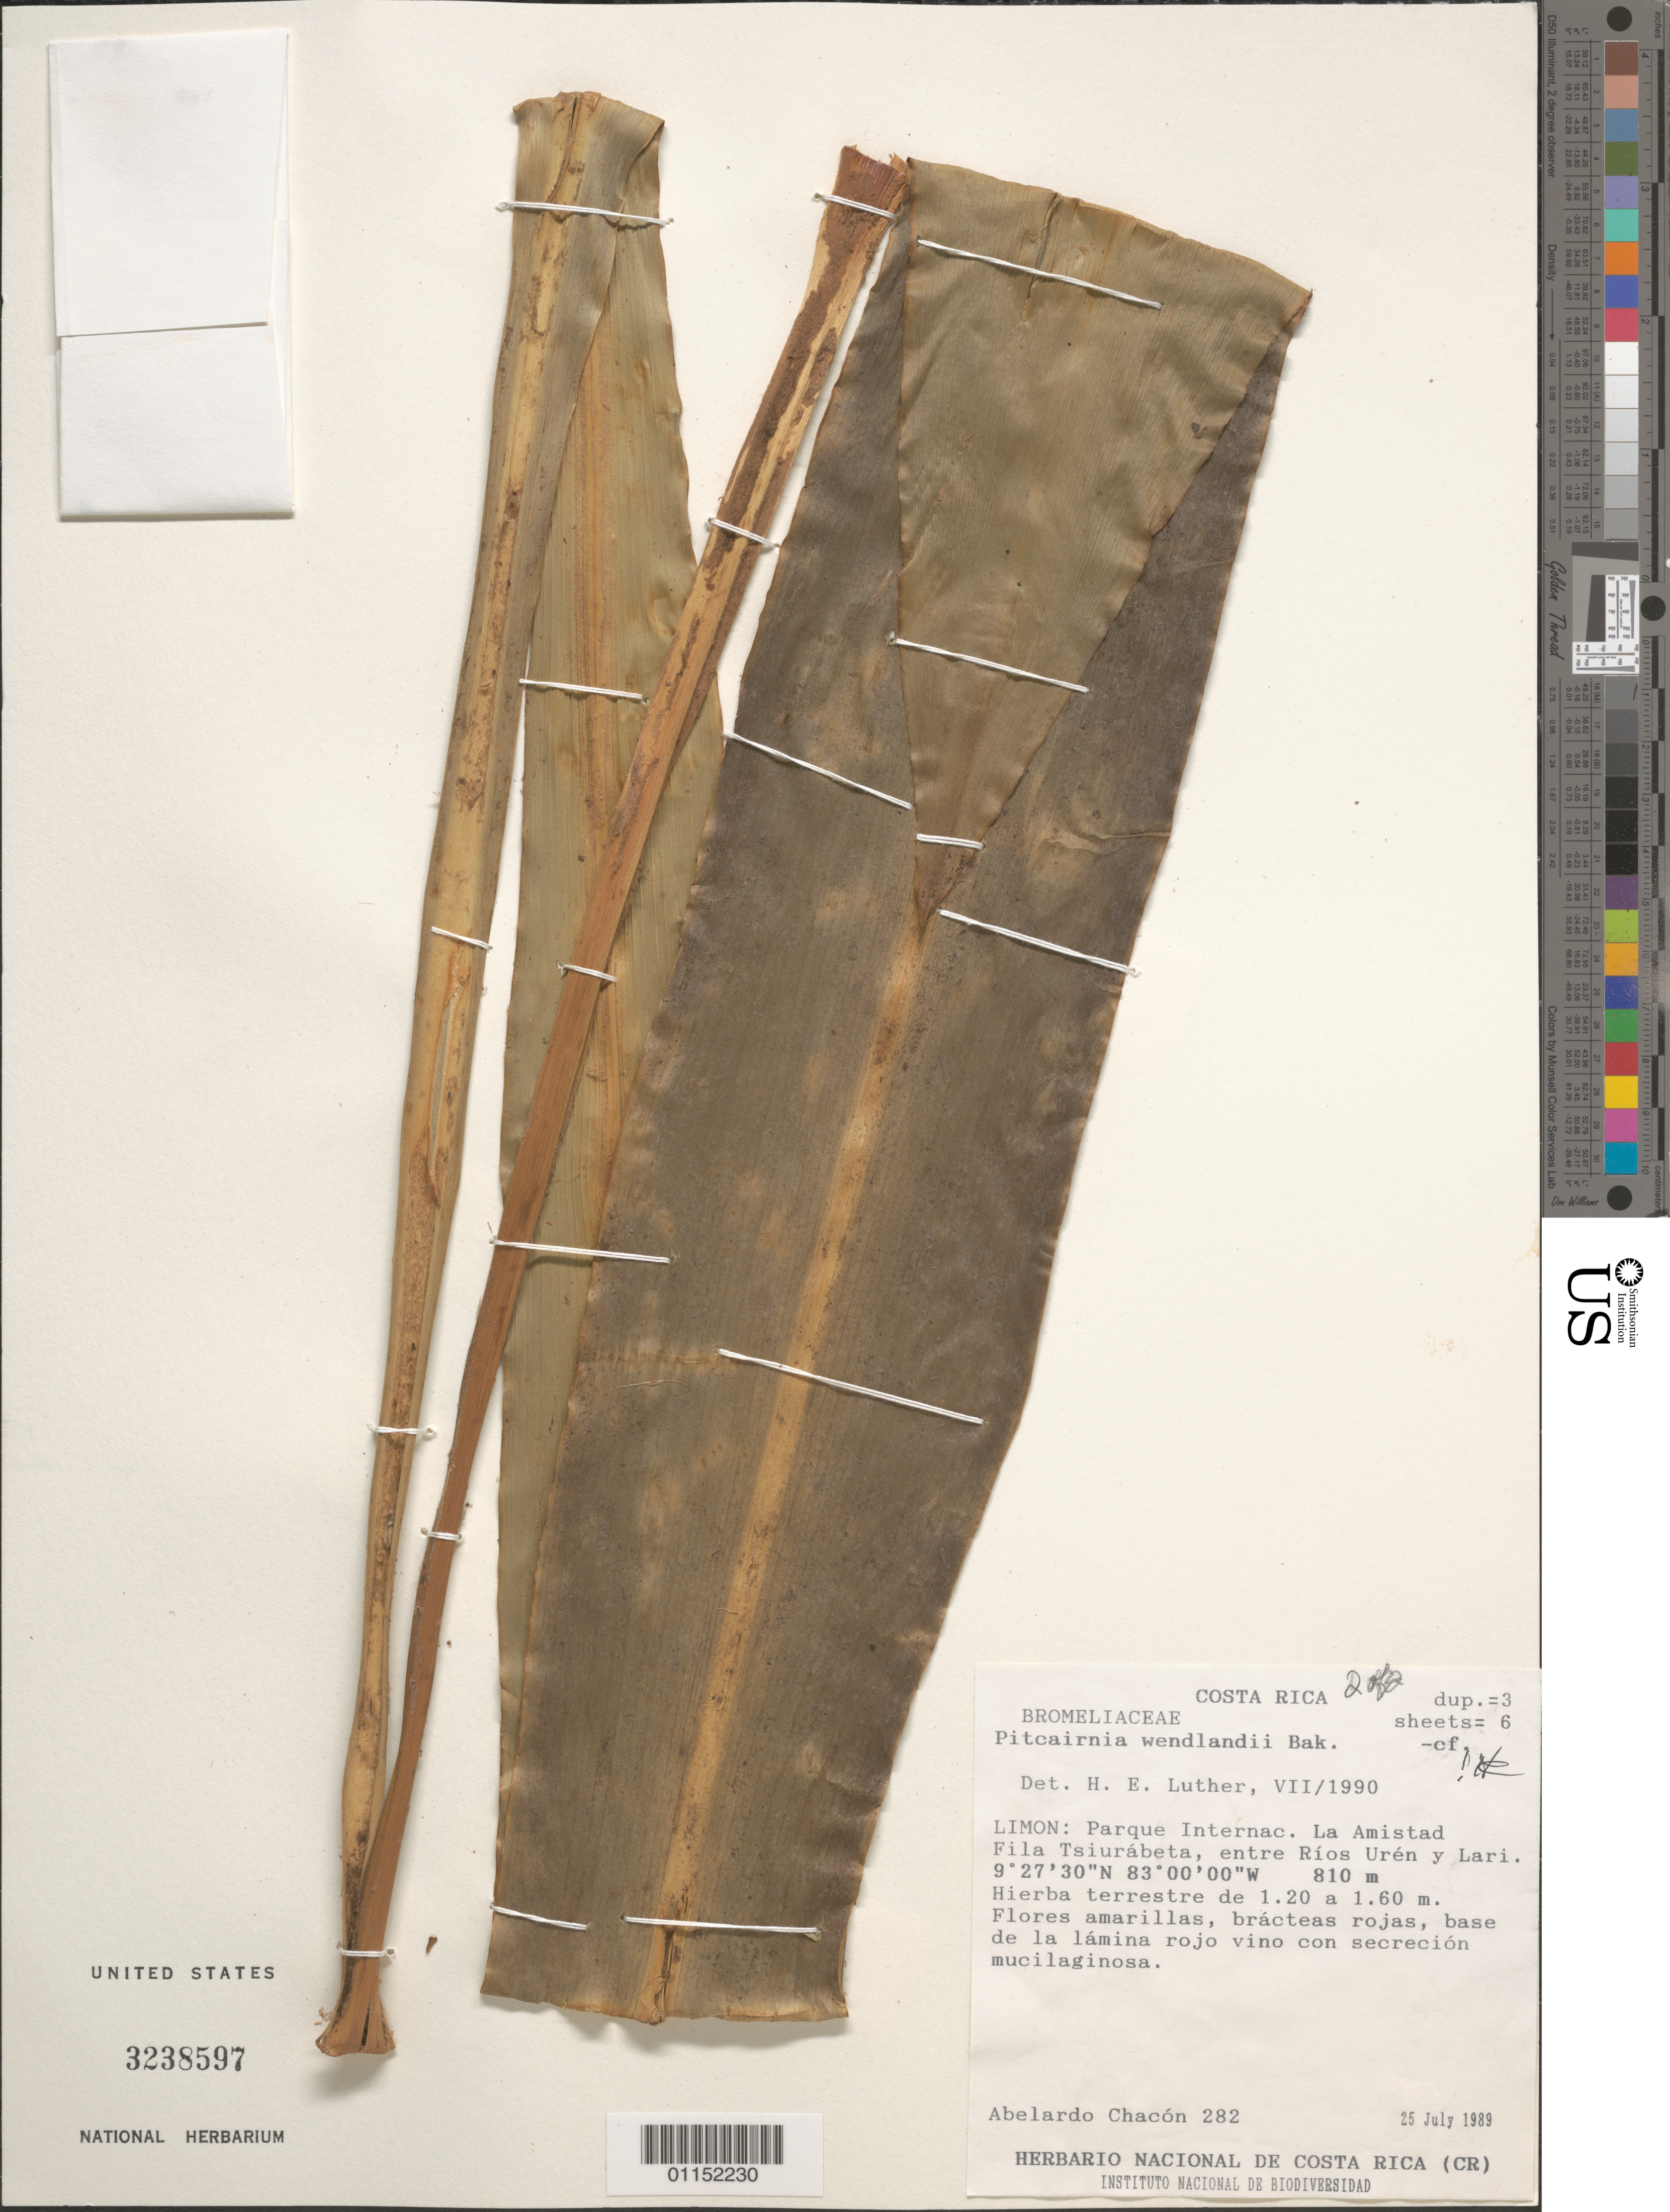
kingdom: Plantae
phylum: Tracheophyta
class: Liliopsida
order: Poales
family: Bromeliaceae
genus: Pitcairnia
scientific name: Pitcairnia wendlandii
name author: Baker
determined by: Luther, Harry E.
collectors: A. Chacon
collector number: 282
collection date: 1989-07-25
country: Costa Rica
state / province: Limon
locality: Parque Internac. La Amistad Fila Tsiurabeta, entre Rios Uren y Lari.(Park Internat. The Friendship Tsiurabeta Row, between Rios Uren and Lari).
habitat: Hierba terrestre de 1.20 a 1.60 m.(Grass land from 1.20 to 1.60 m).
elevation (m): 810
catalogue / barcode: US 3238597